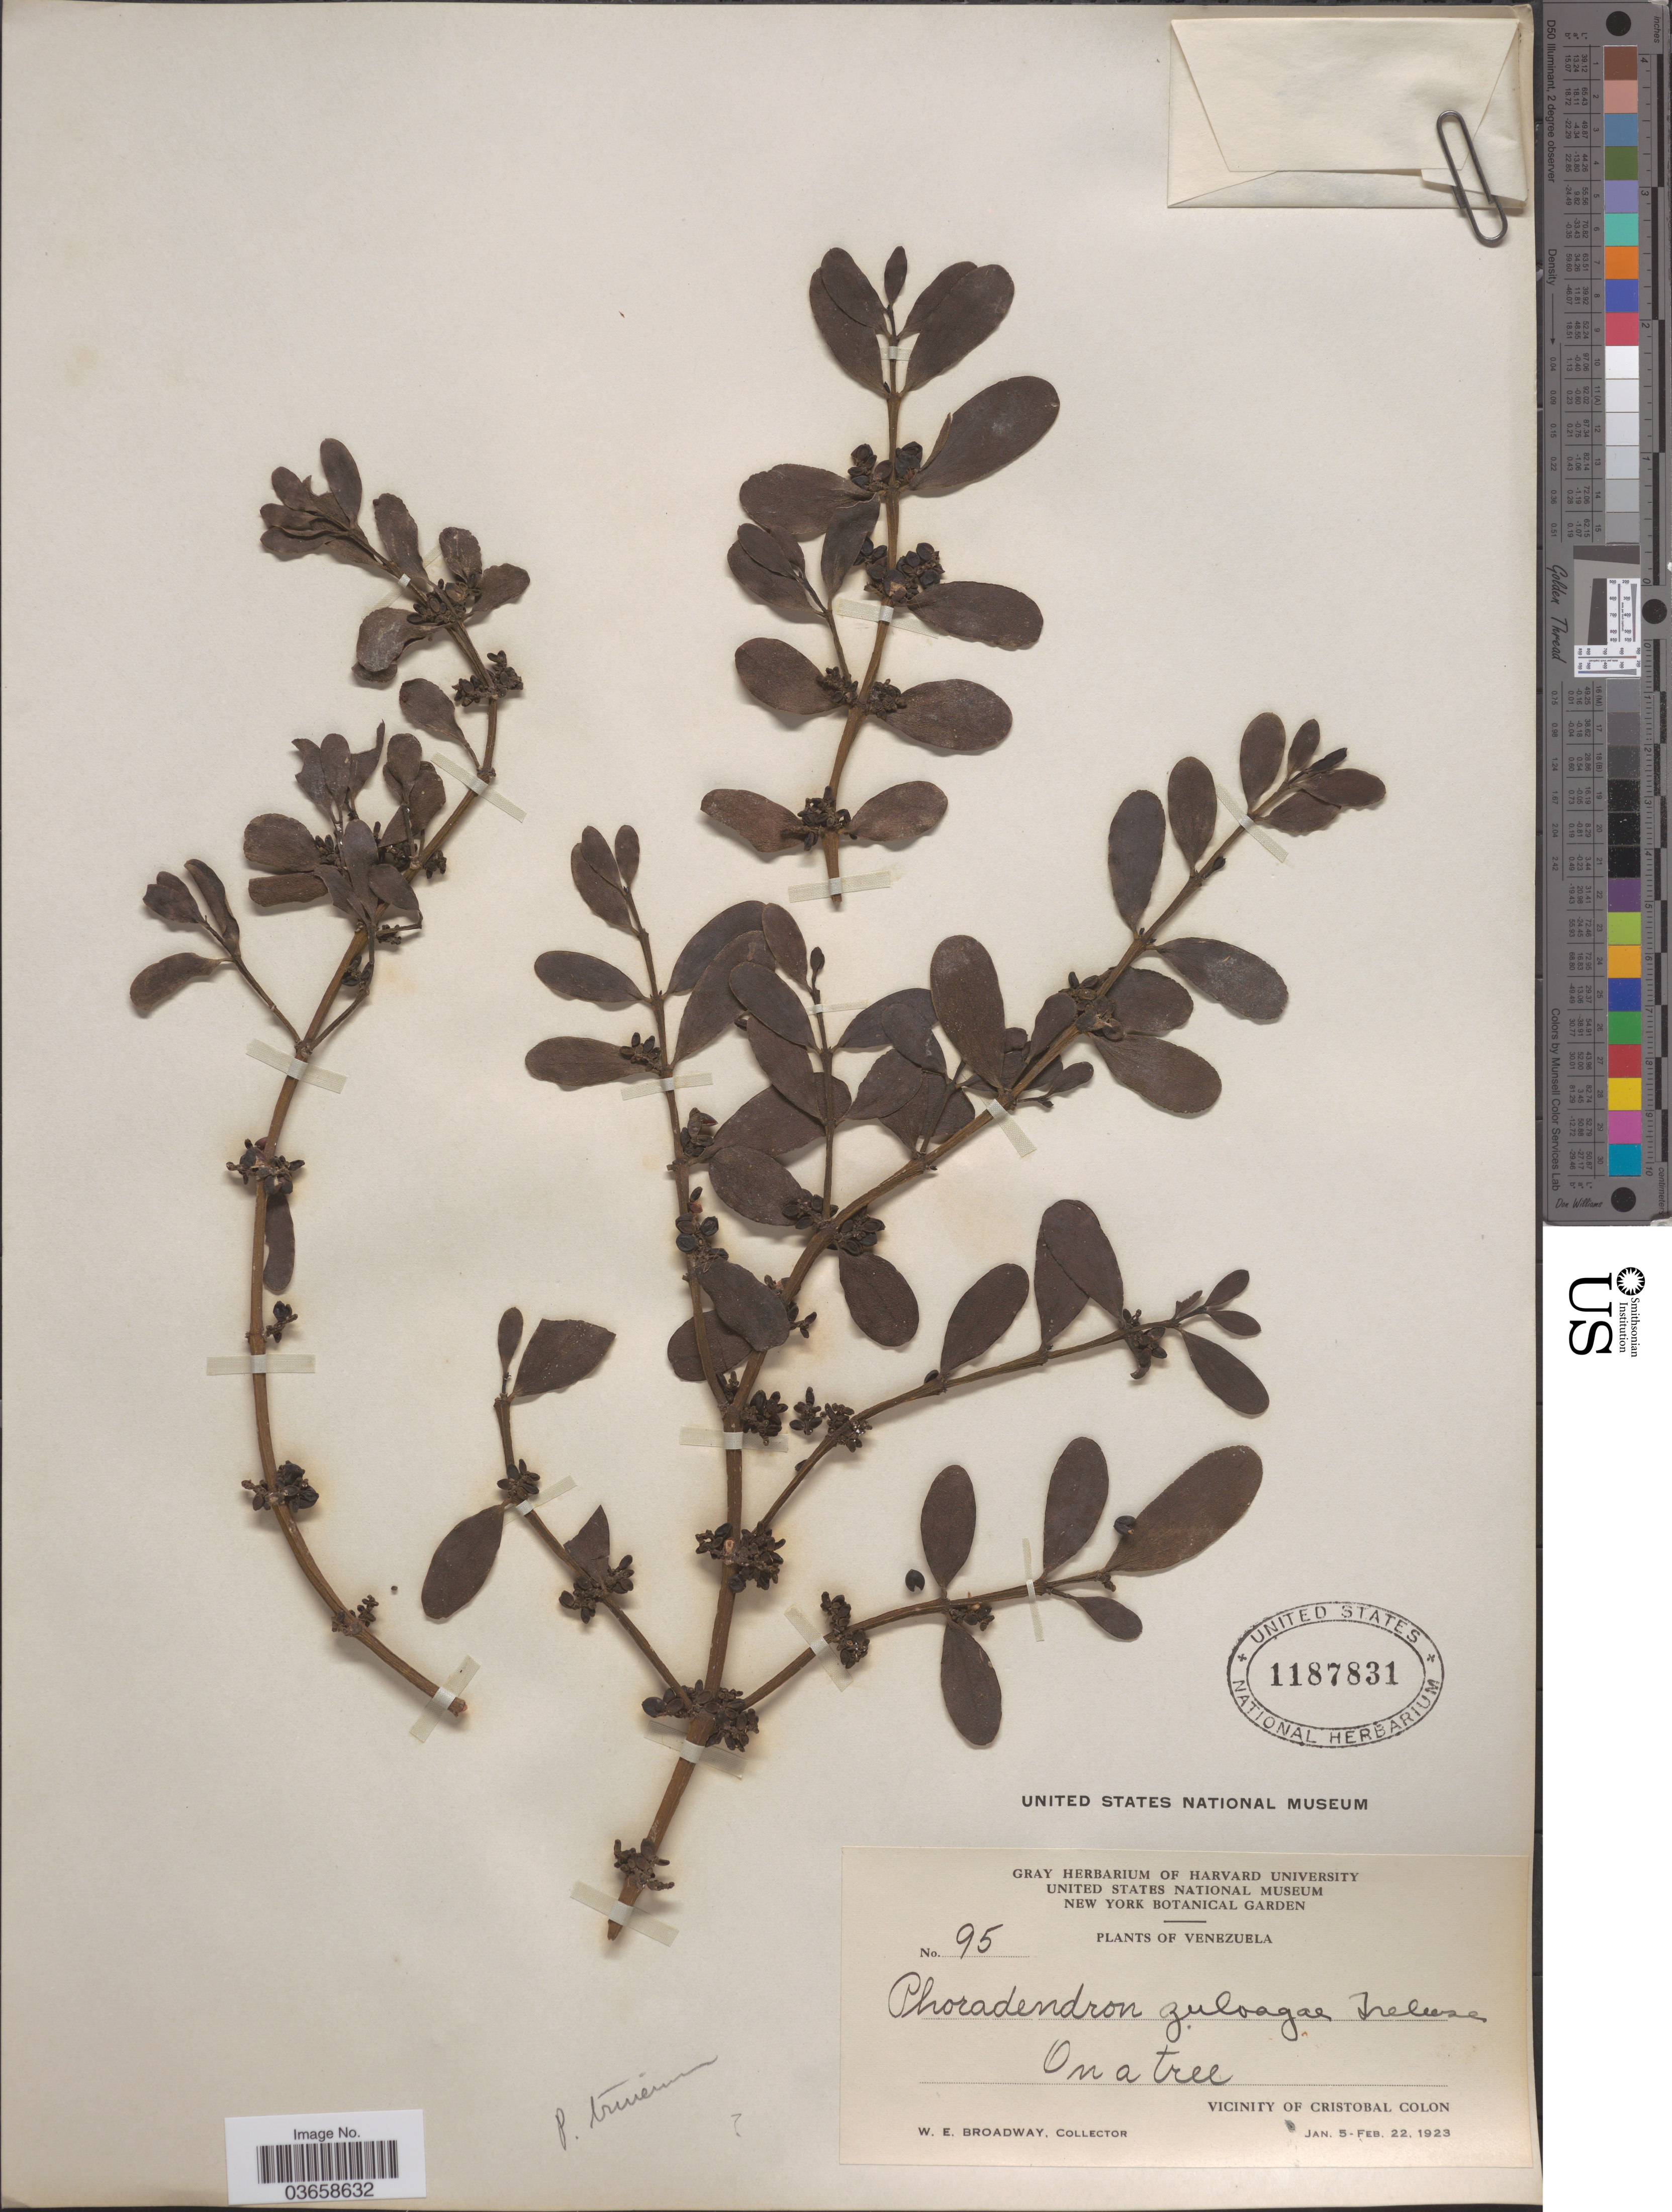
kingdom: Plantae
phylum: Tracheophyta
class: Magnoliopsida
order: Santalales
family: Viscaceae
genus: Phoradendron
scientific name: Phoradendron trinervium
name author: (Lam.) Griseb.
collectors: W. E. Broadway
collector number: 95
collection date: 1923-01-05/1923-02-22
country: Venezuela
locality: Vicinity of Cristobal Colon.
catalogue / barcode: US 1187831